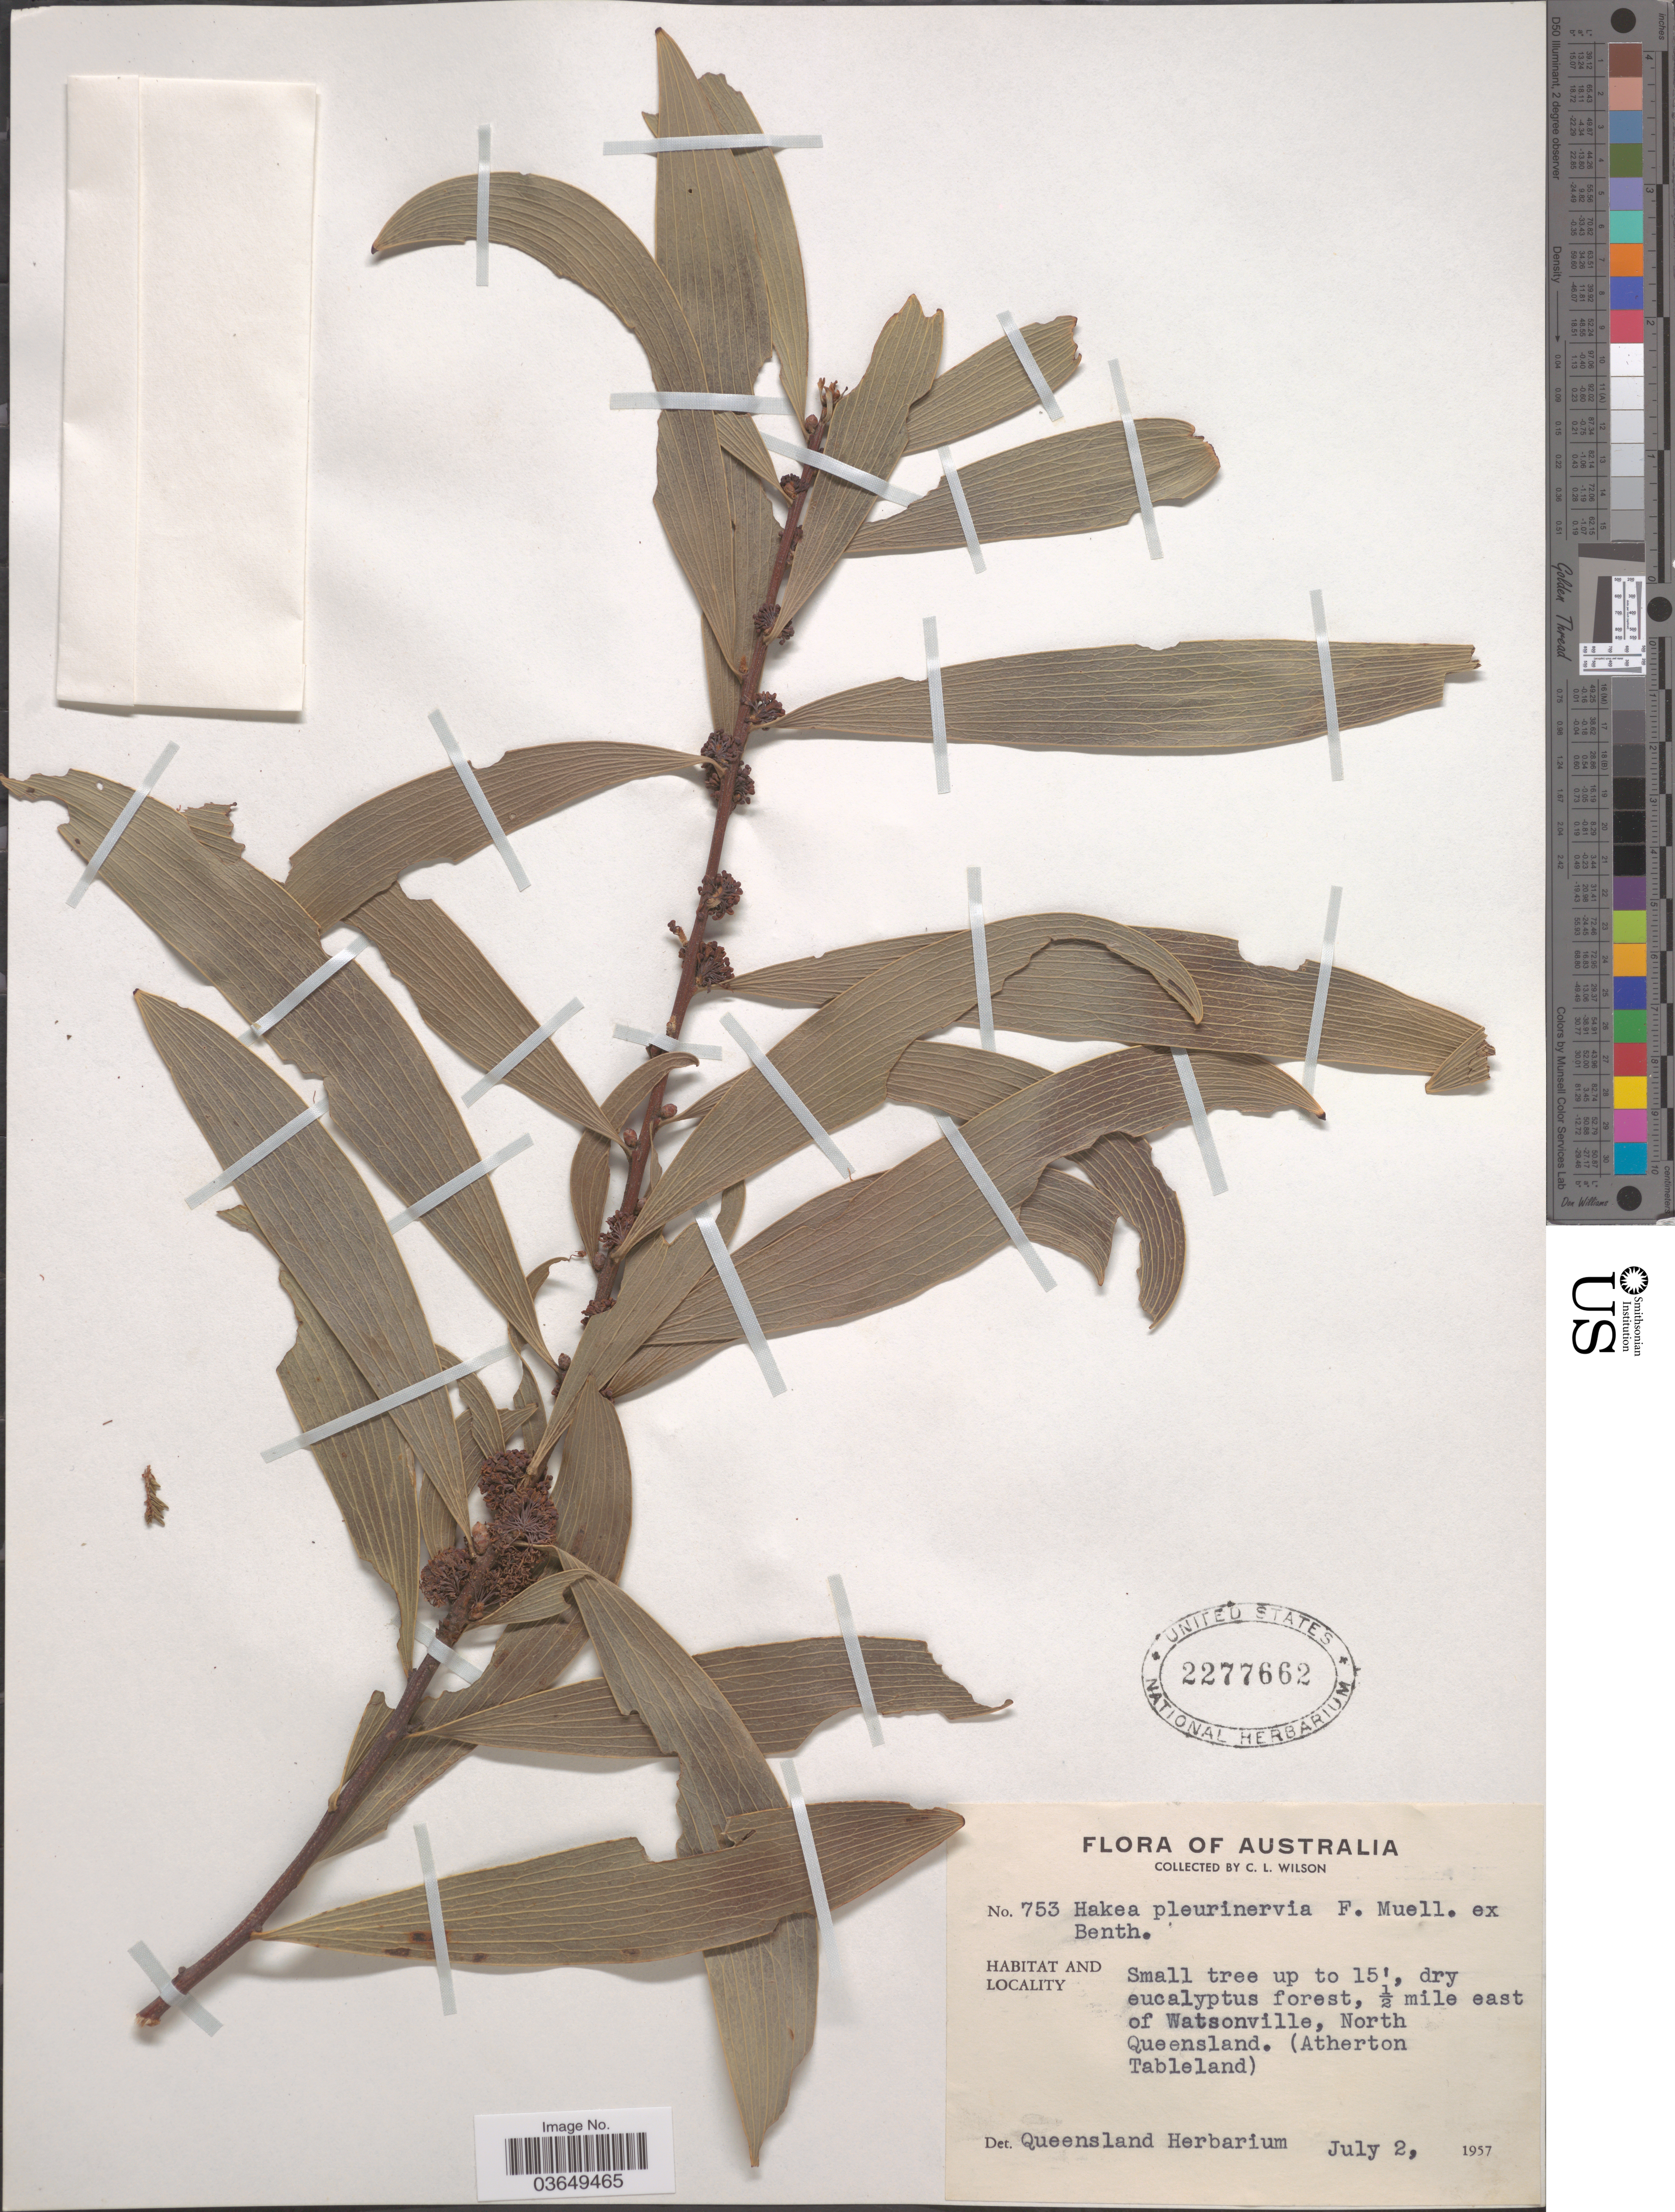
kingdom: Plantae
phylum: Tracheophyta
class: Magnoliopsida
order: Proteales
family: Proteaceae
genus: Hakea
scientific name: Hakea plurinervia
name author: F. Muell. ex Benth.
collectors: C. L. Wilson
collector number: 753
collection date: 1957-07-02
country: Australia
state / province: Queensland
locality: ½ mile east of Watsonville, North Queensland. (Atherton Tableland).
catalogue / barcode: US 2277662